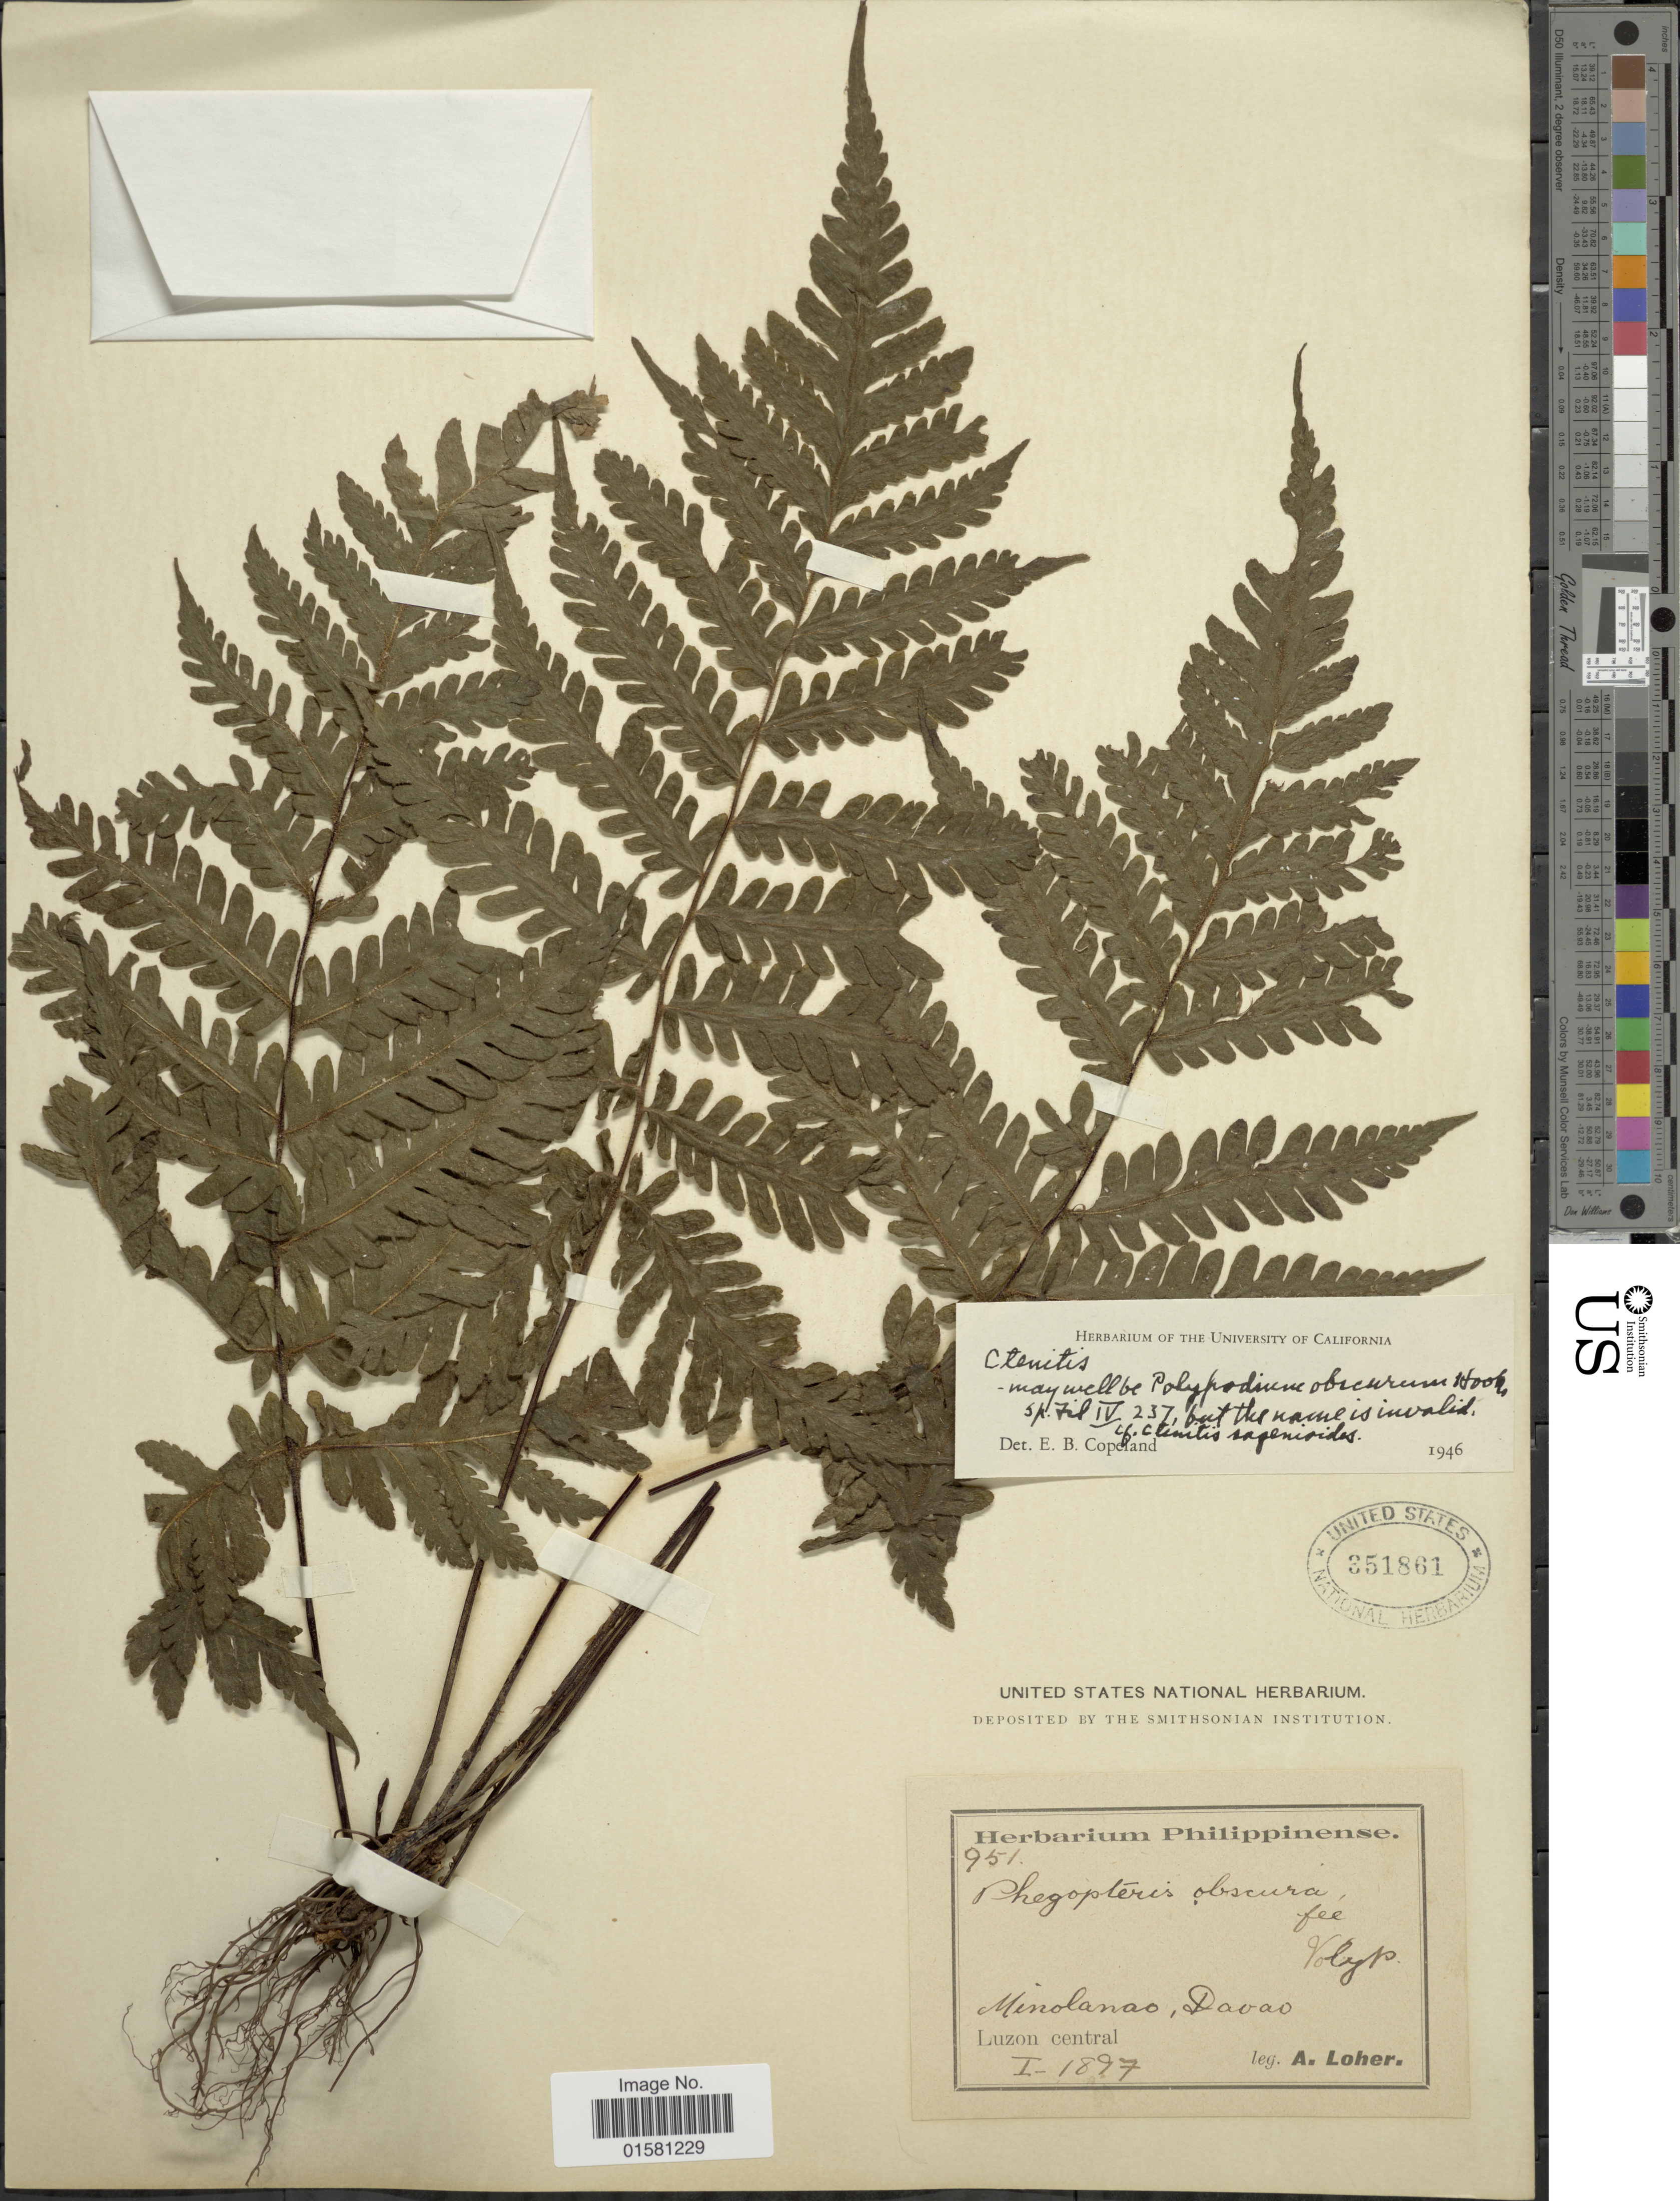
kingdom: Plantae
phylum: Tracheophyta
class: Polypodiopsida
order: Polypodiales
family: Tectariaceae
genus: Tectaria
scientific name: Tectaria sagenioides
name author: (Mett.) Christenh.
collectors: A. Loher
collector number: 951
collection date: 1897-01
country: Philippines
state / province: Davao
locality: Minolanao, Davao, Luzon Central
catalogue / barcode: US 351861